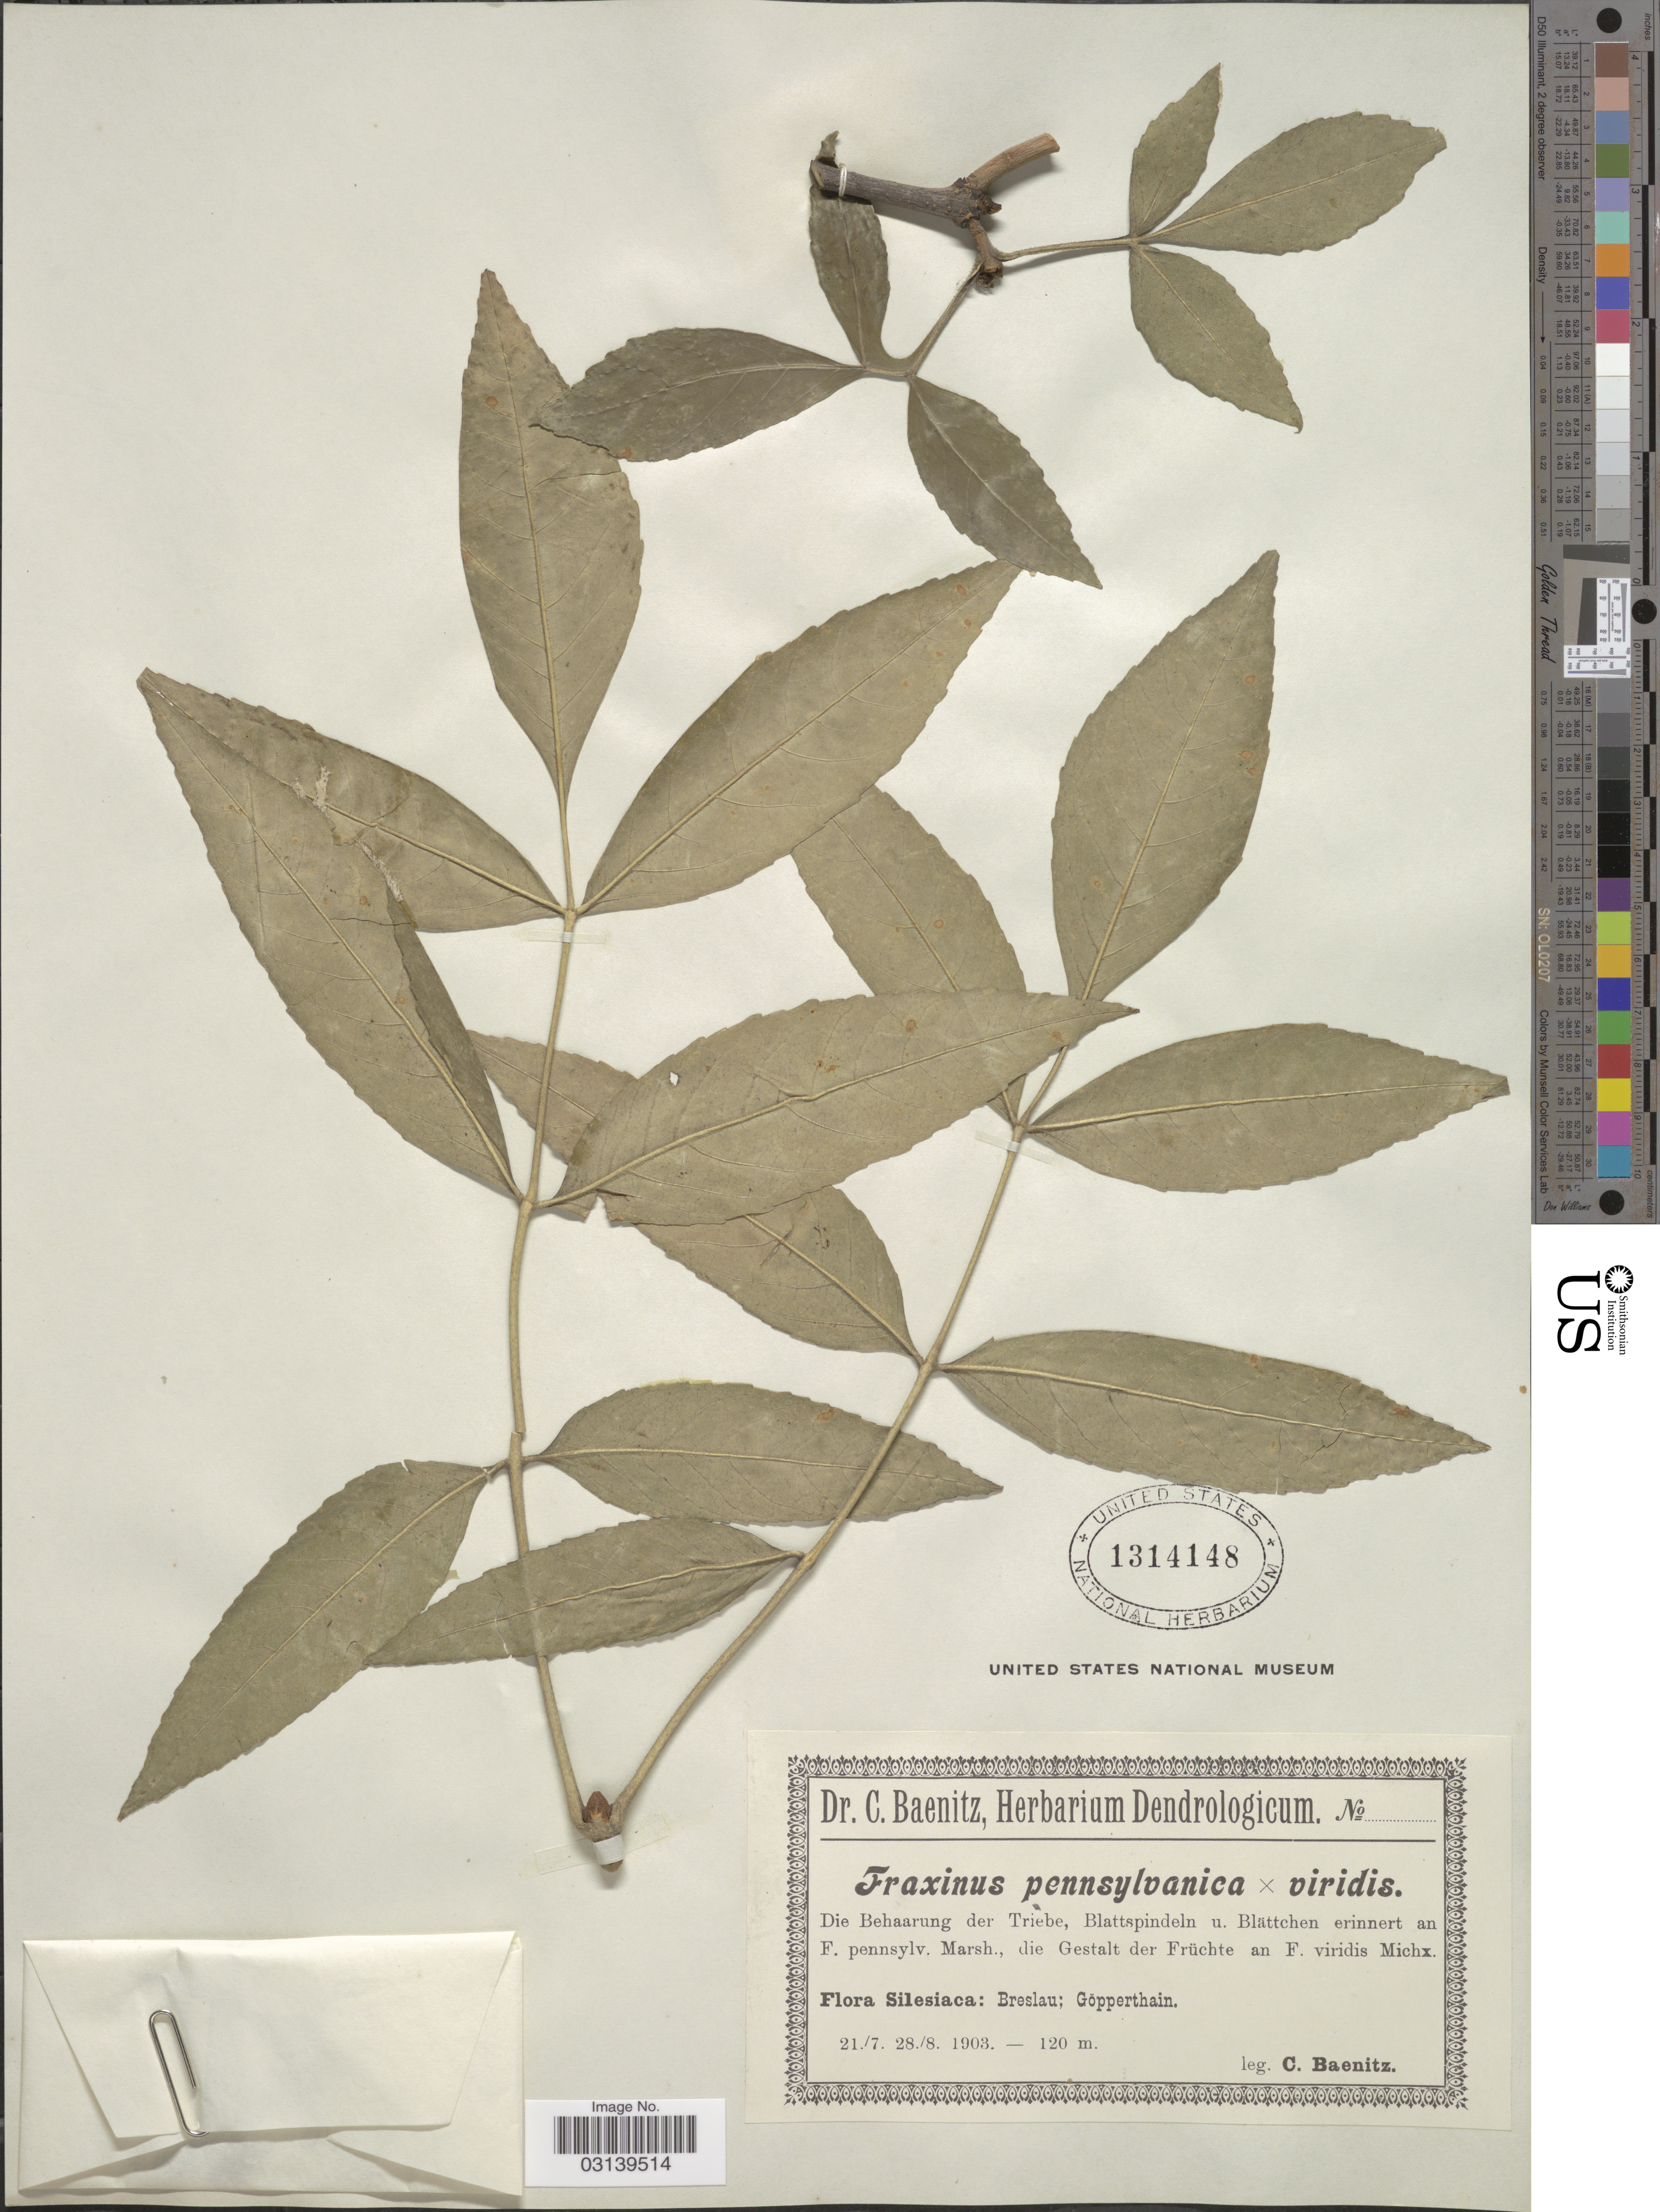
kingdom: Plantae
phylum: Tracheophyta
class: Magnoliopsida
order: Lamiales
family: Oleaceae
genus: Fraxinus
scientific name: Fraxinus pennsylvanica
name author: Marshall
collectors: C. G. Baenitz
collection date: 1903-07-21/1903-08-28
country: Poland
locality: Silesiaca: Breslau; Göpperthain.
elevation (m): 120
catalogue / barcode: US 1314148